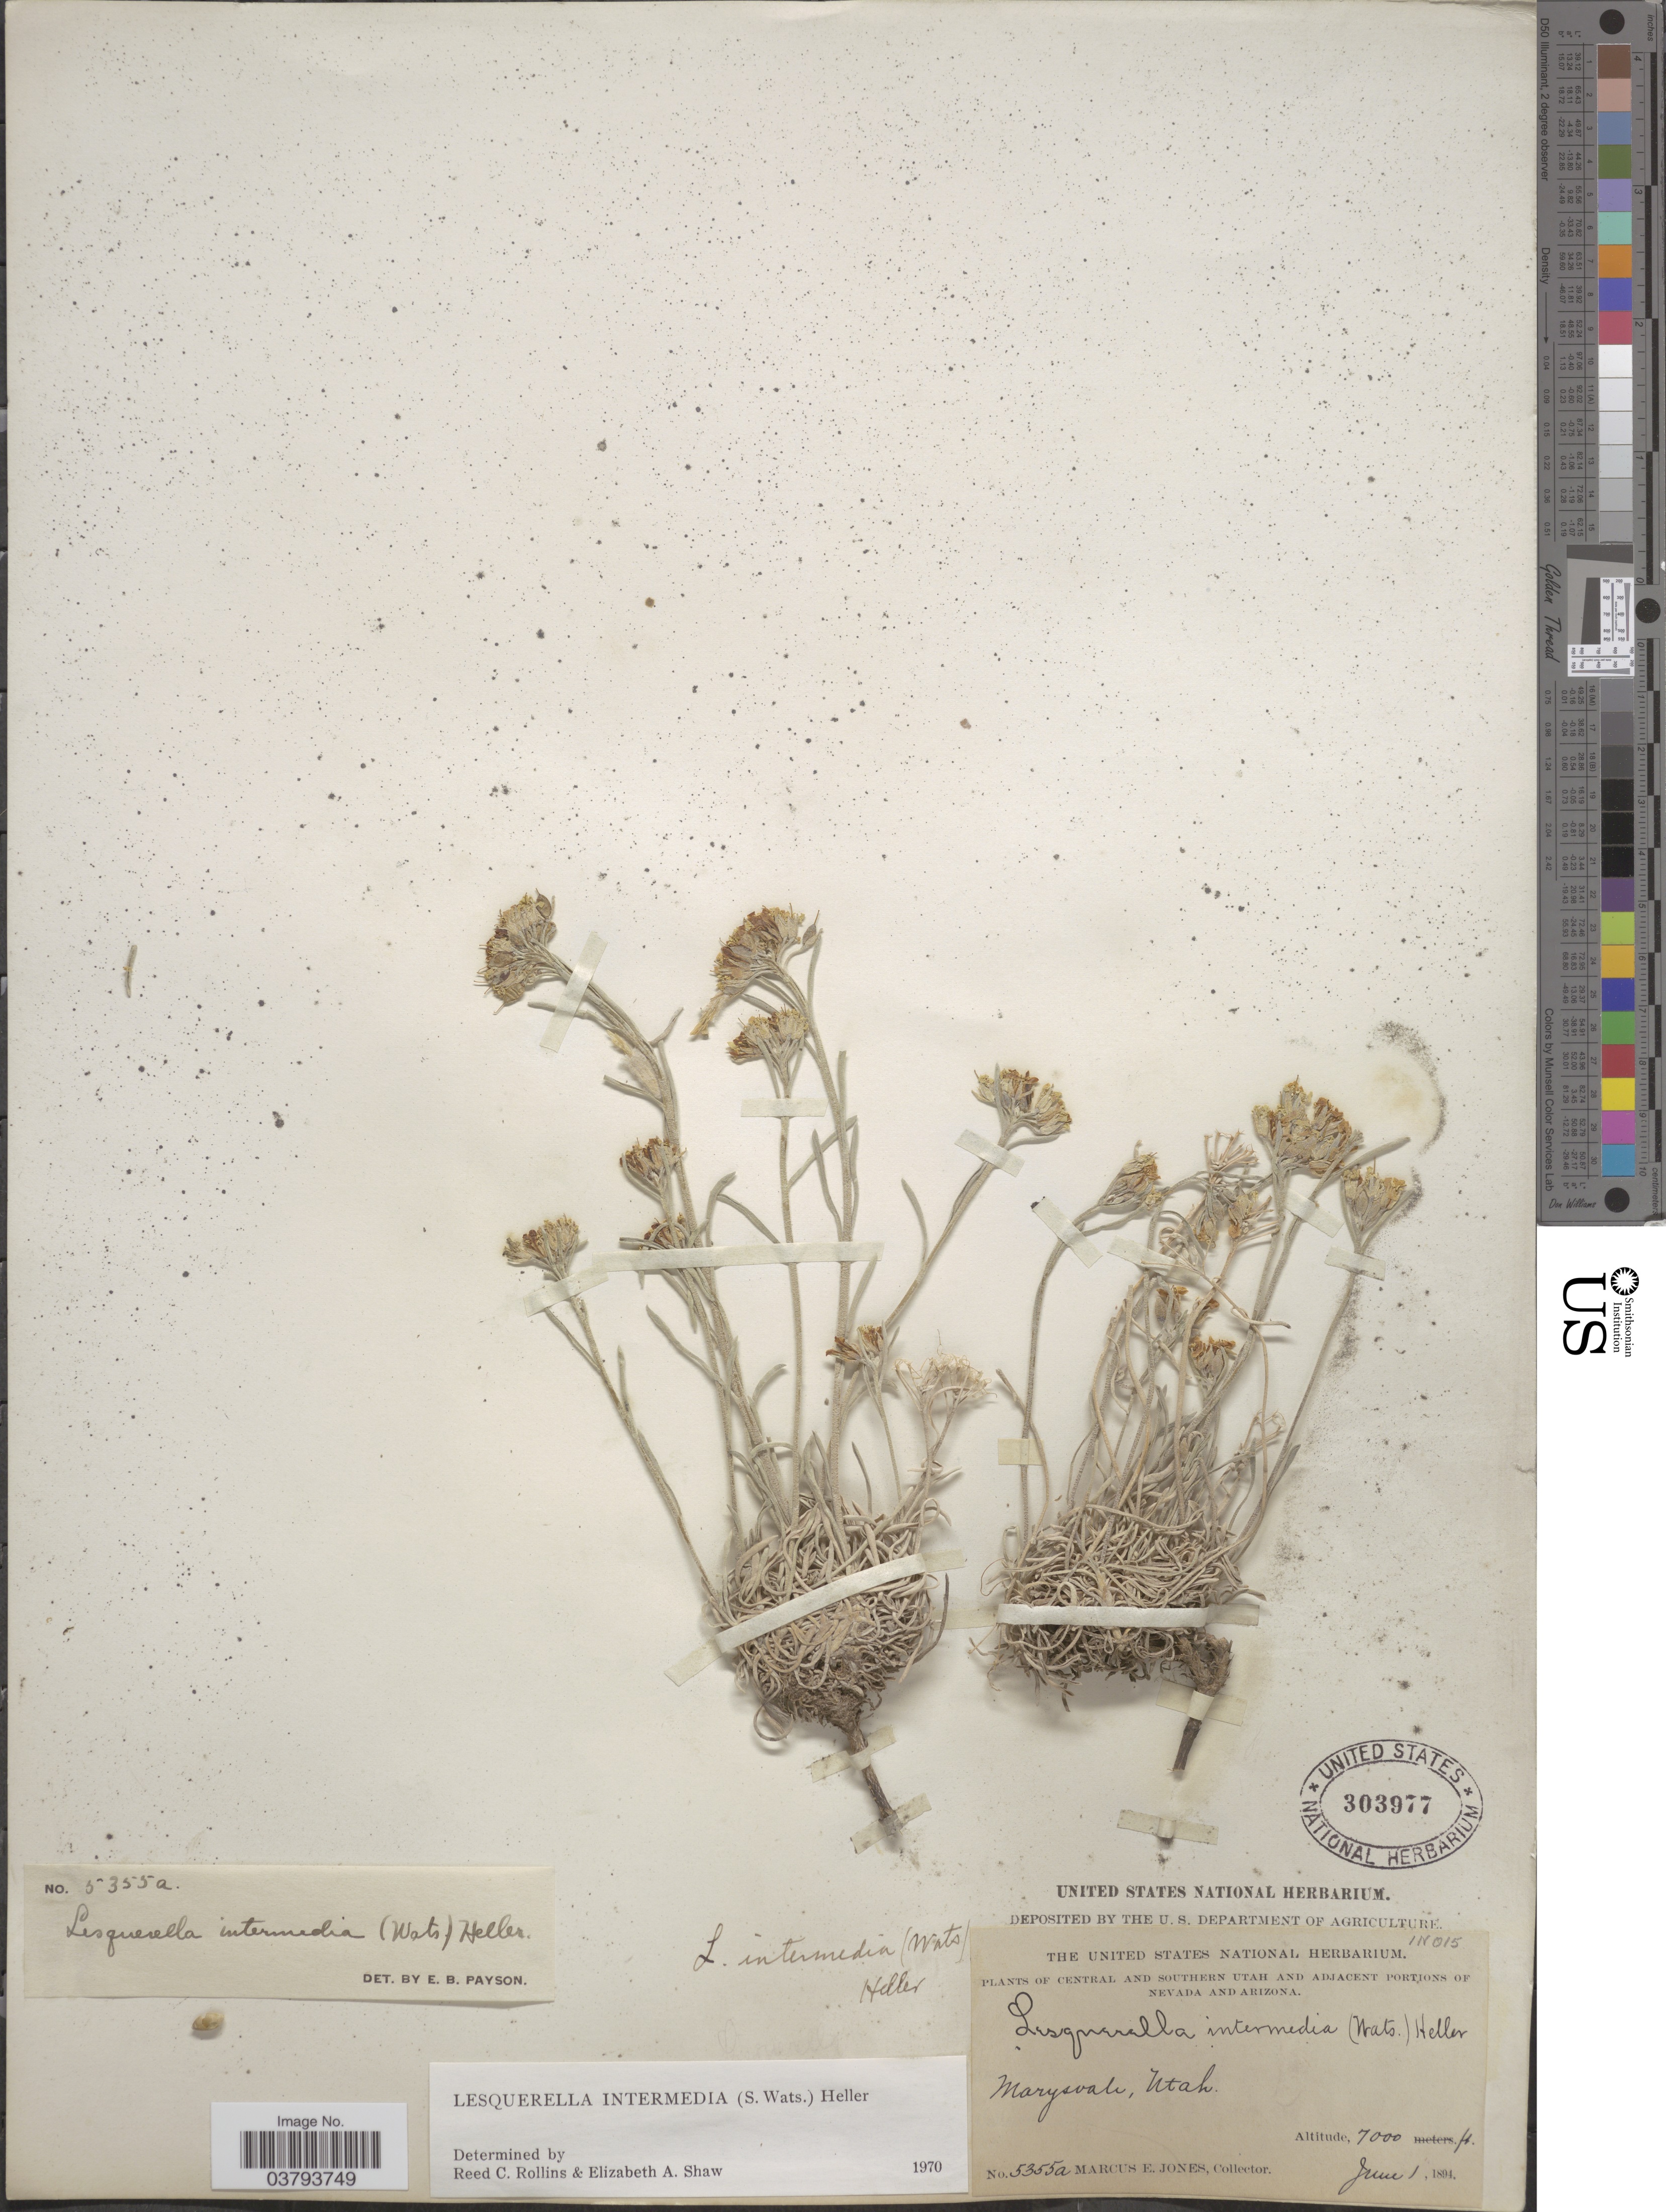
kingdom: Plantae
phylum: Tracheophyta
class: Magnoliopsida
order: Brassicales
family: Brassicaceae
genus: Lesquerella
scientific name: Lesquerella intermedia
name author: (S. Watson) A. Heller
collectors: M. E. Jones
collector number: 5355a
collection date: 1894-06-01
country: United States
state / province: Utah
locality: Central and Southern Utah. Marysvale.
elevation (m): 2134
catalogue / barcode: US 303977